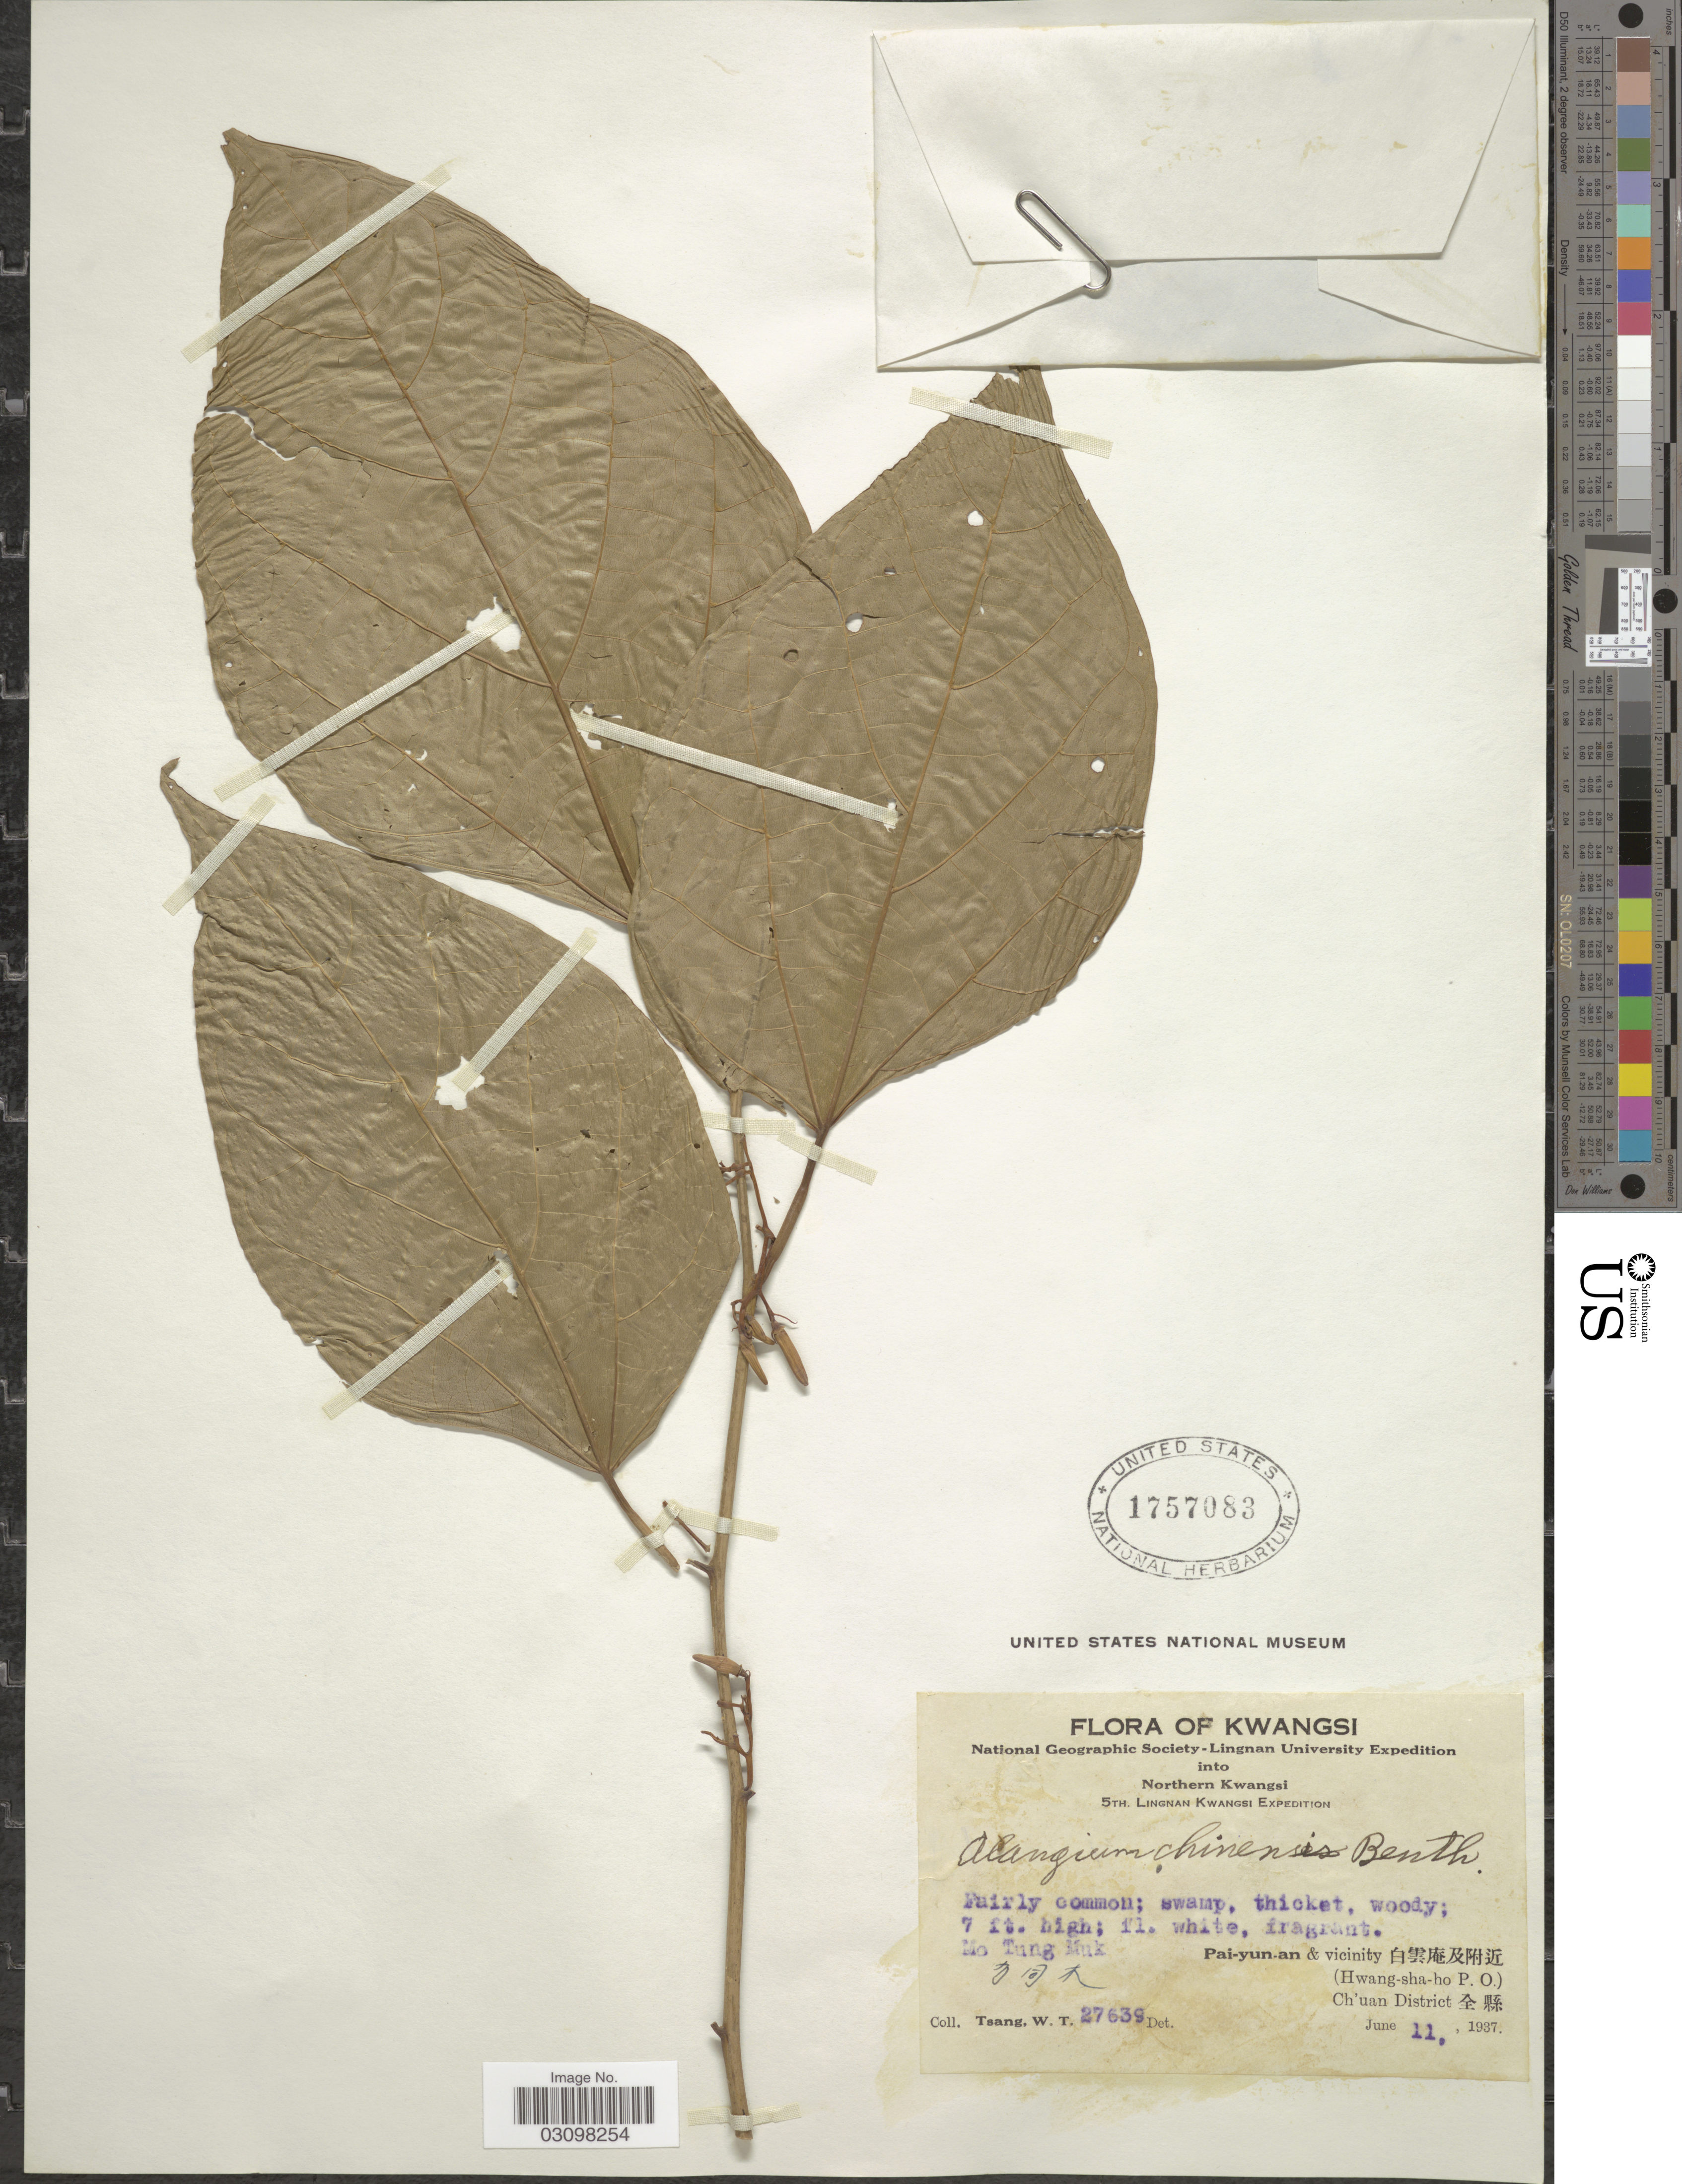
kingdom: Plantae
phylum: Tracheophyta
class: Magnoliopsida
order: Cornales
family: Cornaceae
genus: Alangium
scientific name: Alangium chinense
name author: (Harms) Rehder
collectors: W. T. Tsang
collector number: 27639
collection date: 1937-06-11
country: China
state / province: Guangxi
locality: Northern Kwangsi. Mo [interpreted] Tung Muk. Pai-yun-an & vicinity (Hwang-sha-ho P.O.). Ch'uan District.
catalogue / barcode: US 1757083